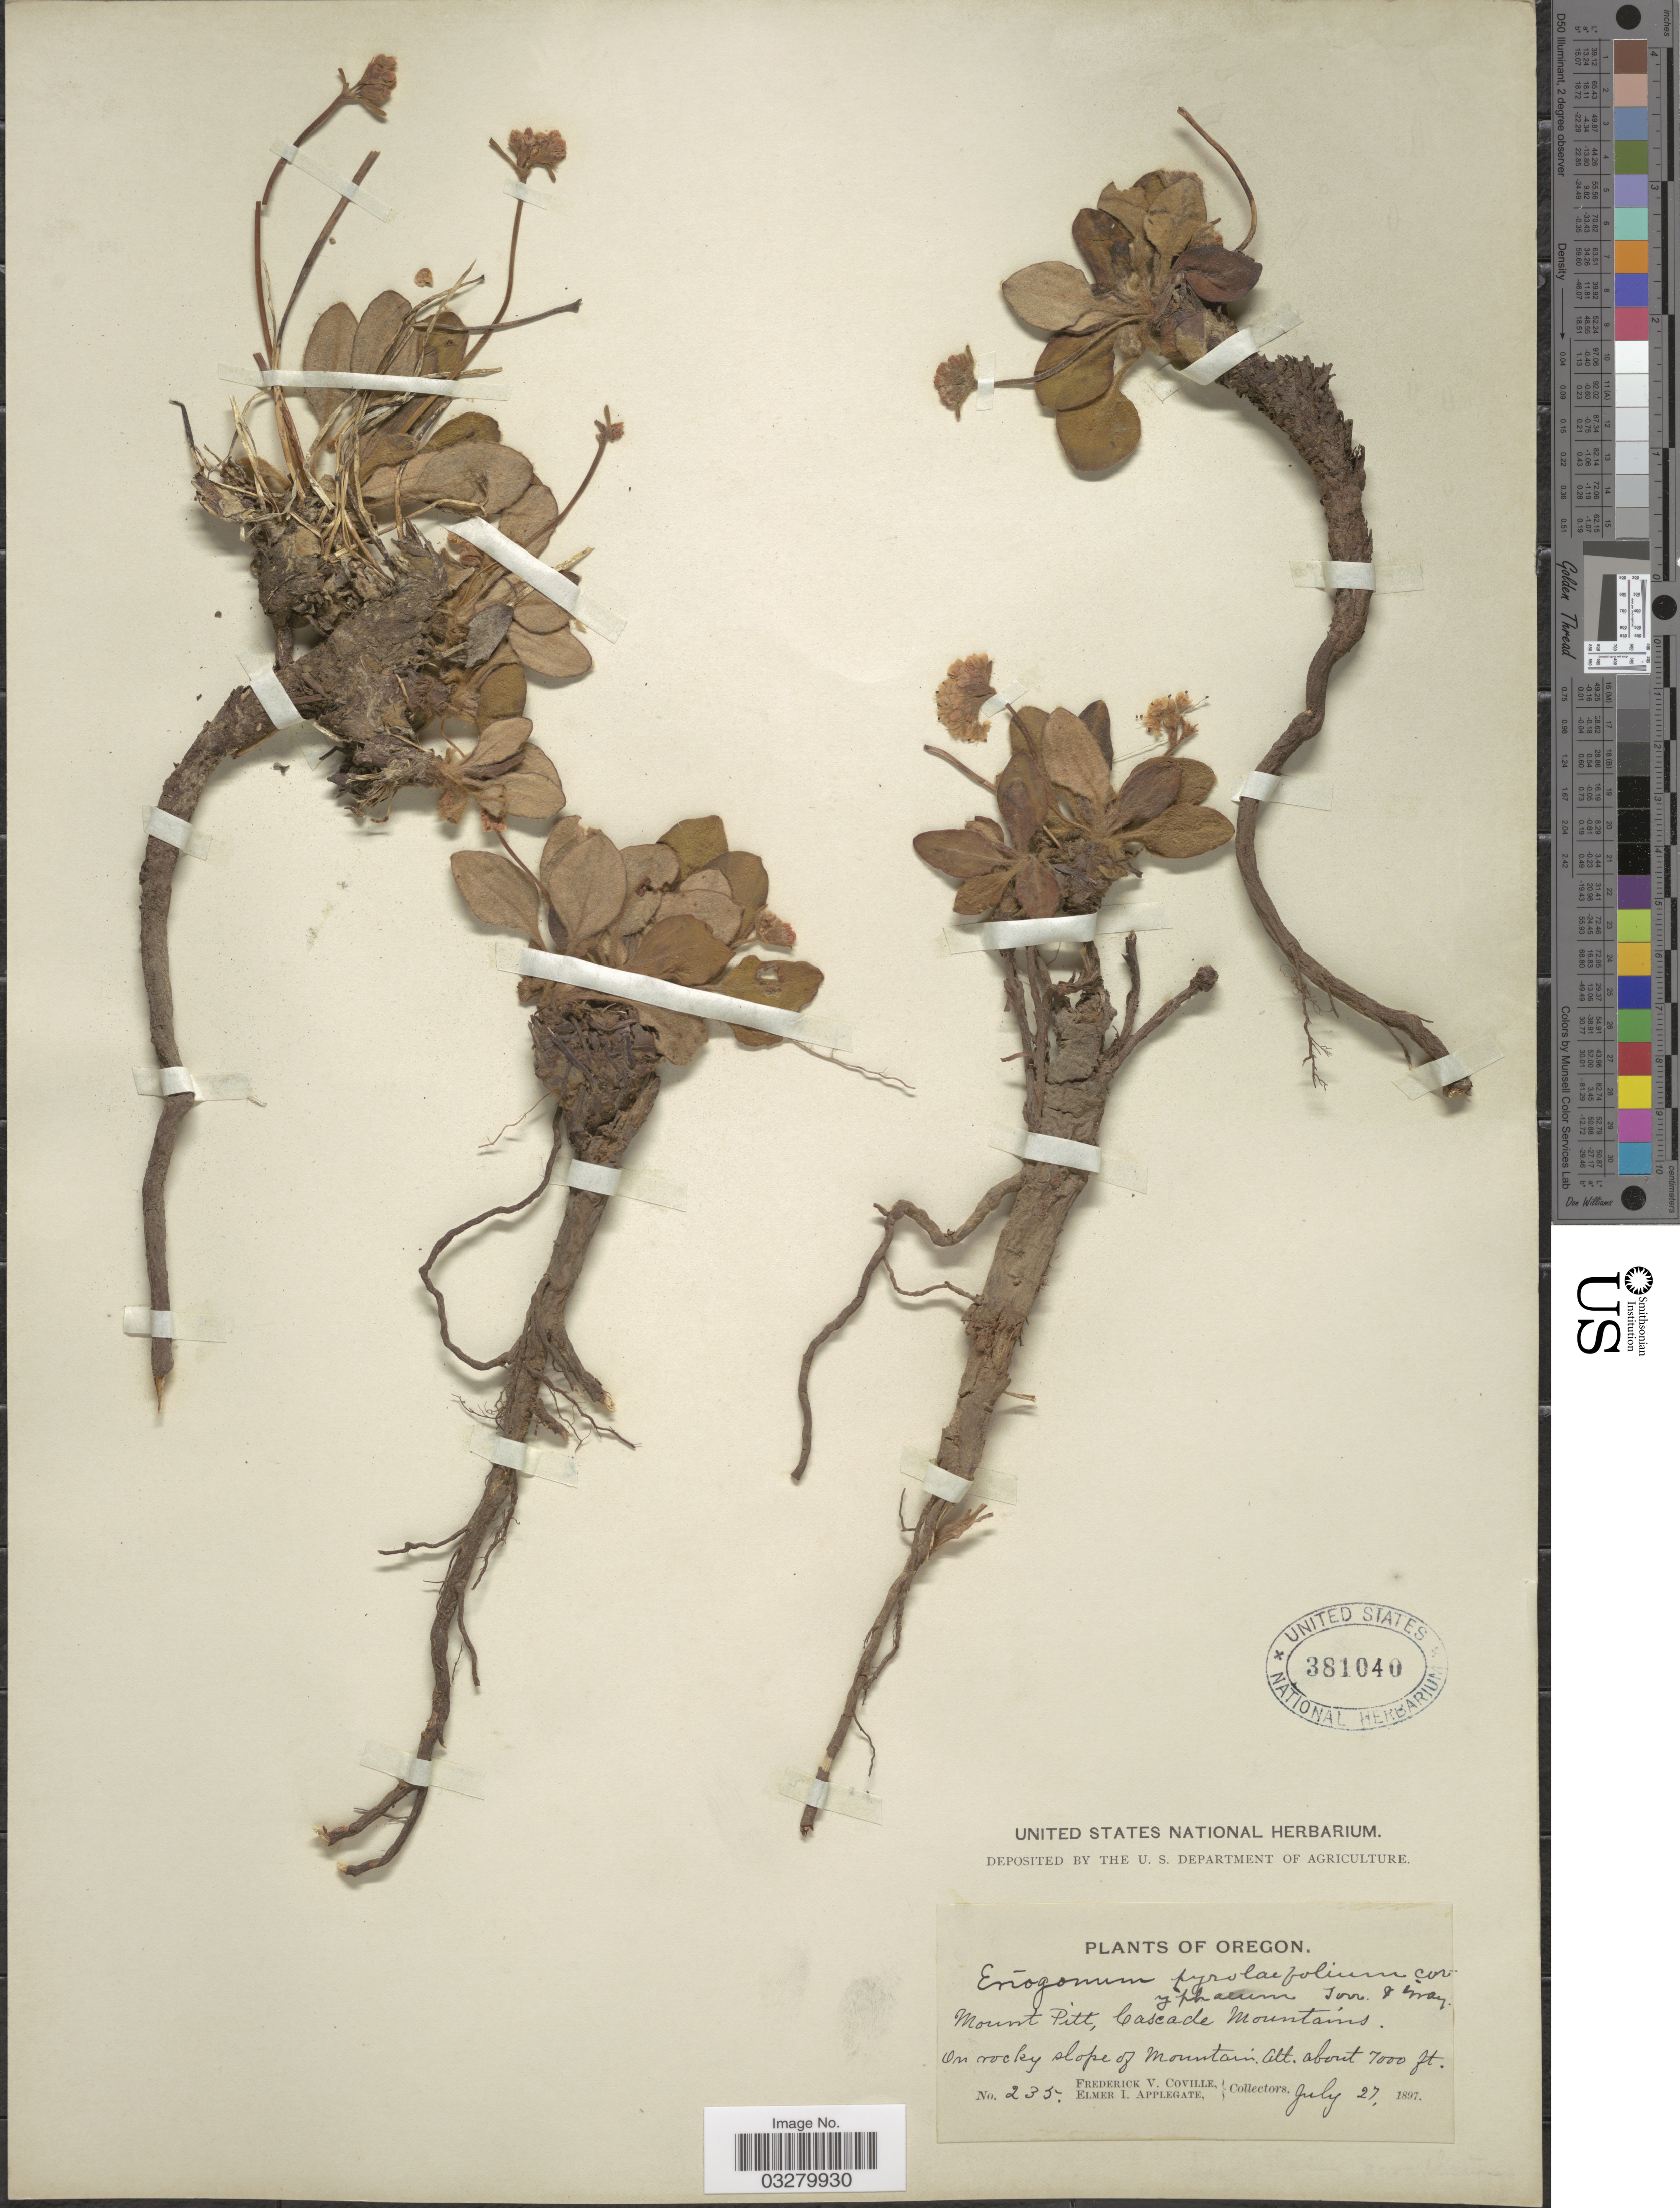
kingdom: Plantae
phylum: Tracheophyta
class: Magnoliopsida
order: Caryophyllales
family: Polygonaceae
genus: Eriogonum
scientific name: Eriogonum pyrolifolium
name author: Hook.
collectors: F. V. Coville & E. I. Applegate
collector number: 235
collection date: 1897-07-27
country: United States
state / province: Oregon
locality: Mount Pitt, Cascade Mountains. On rocky slope of Mountain.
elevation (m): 2134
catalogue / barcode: US 381040